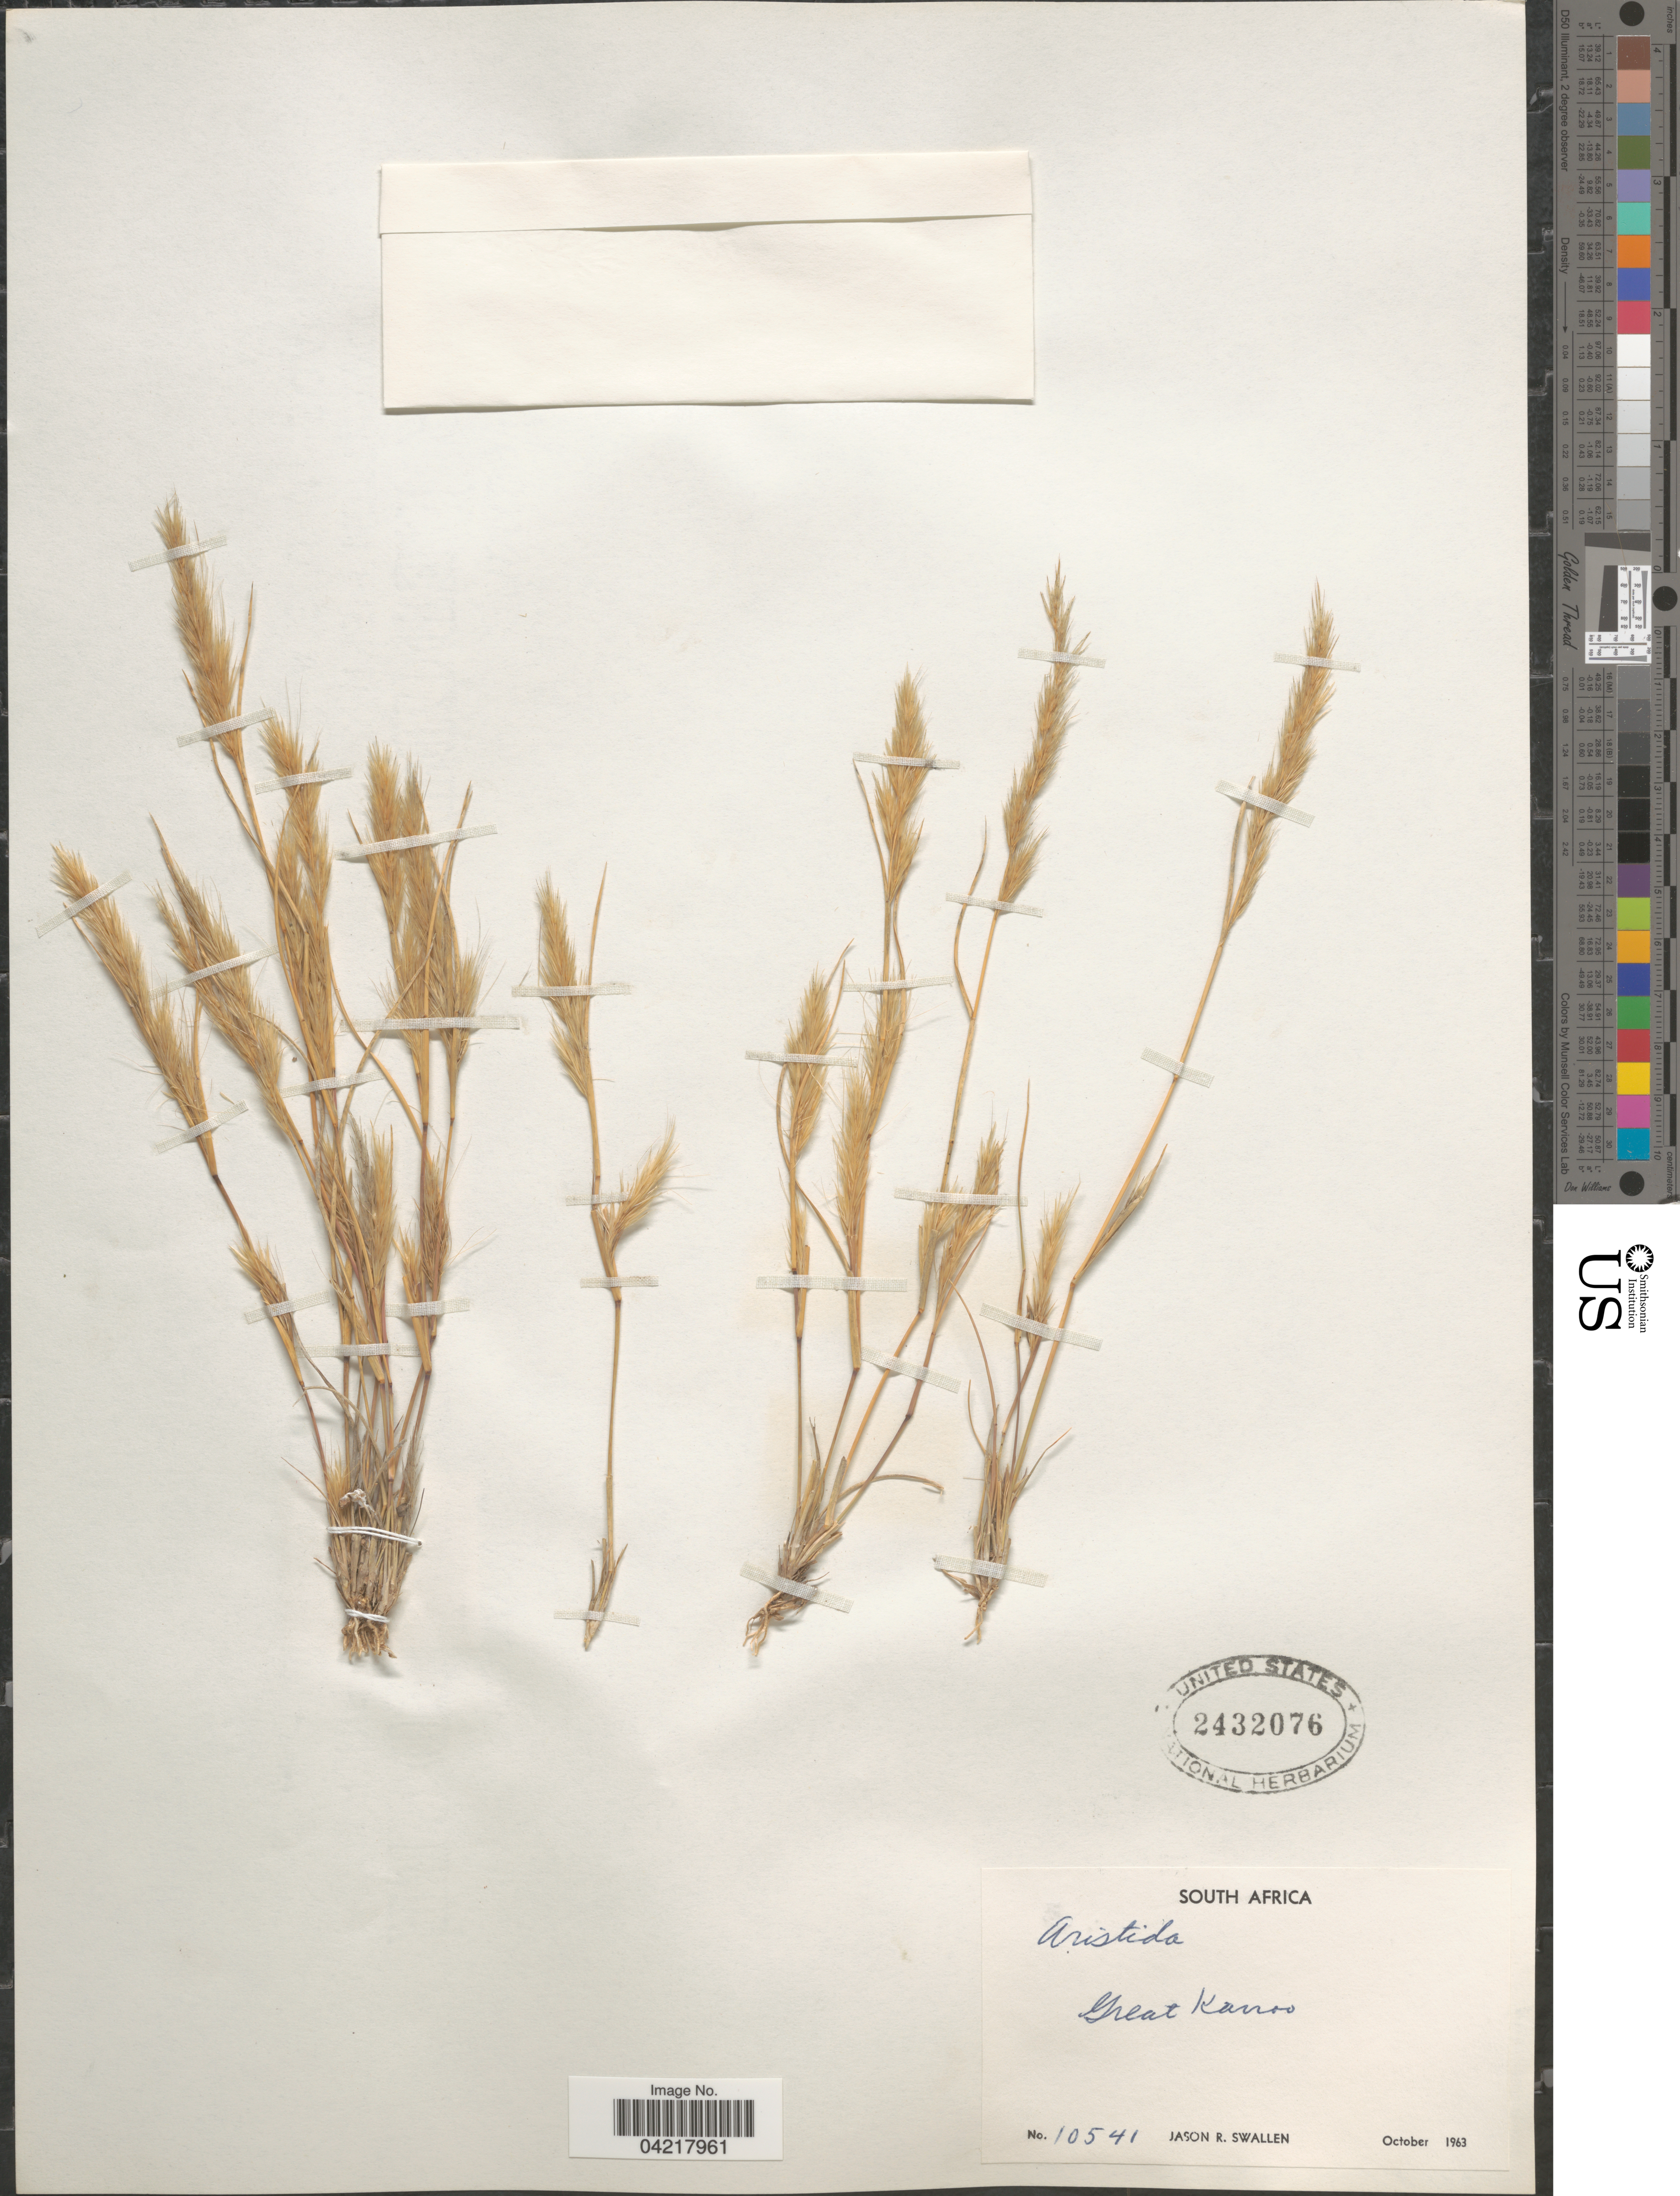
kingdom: Plantae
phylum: Tracheophyta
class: Liliopsida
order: Poales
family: Poaceae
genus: Aristida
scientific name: Aristida sp.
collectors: J. R. Swallen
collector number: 10541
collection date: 1963-10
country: South Africa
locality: Great Kanoo.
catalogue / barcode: US 2432076